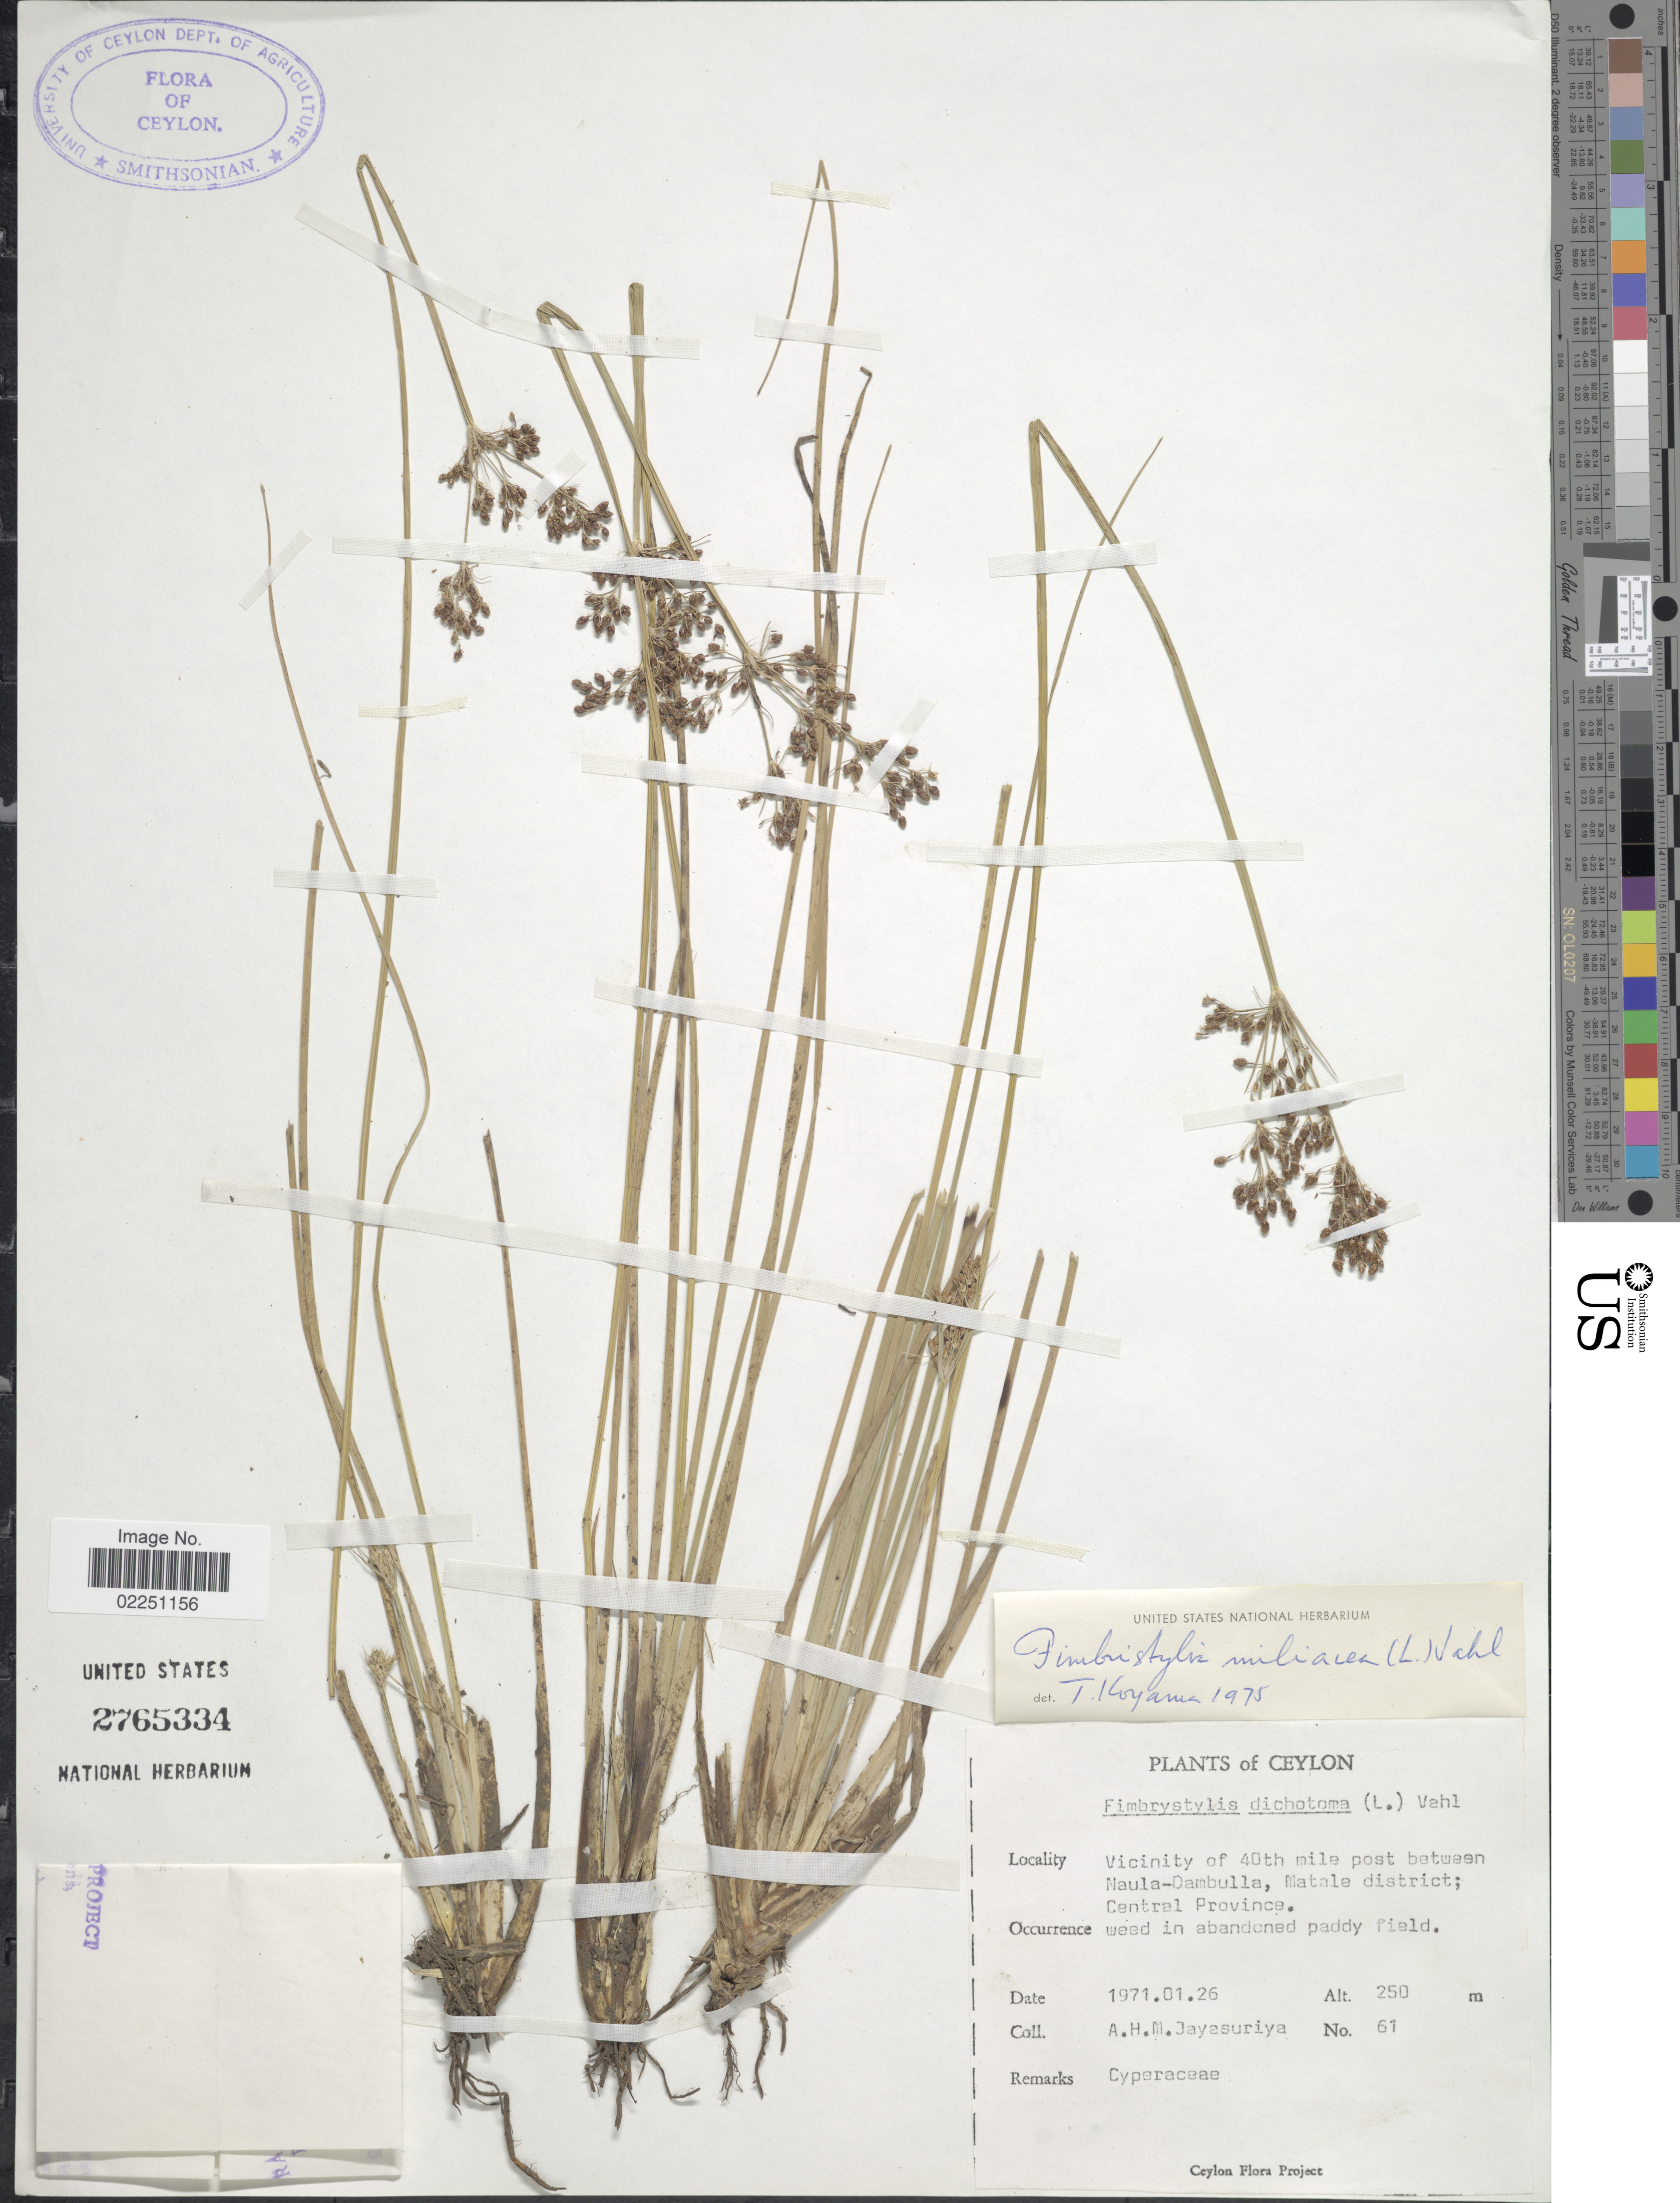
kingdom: Plantae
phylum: Tracheophyta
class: Liliopsida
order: Poales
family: Cyperaceae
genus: Fimbristylis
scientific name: Fimbristylis littoralis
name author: Gaudich.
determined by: Strong, M. T., (US), Smithsonian Institution - National Museum of Natural History (UNITED STATES)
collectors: A. H. Jayasuriya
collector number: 61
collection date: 1971-01-26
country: Sri Lanka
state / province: Central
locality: Ceylon. Vicinity of 40th mile post between Maula-Dambulla, Matale district; Central Province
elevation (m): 250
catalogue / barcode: US 2765334